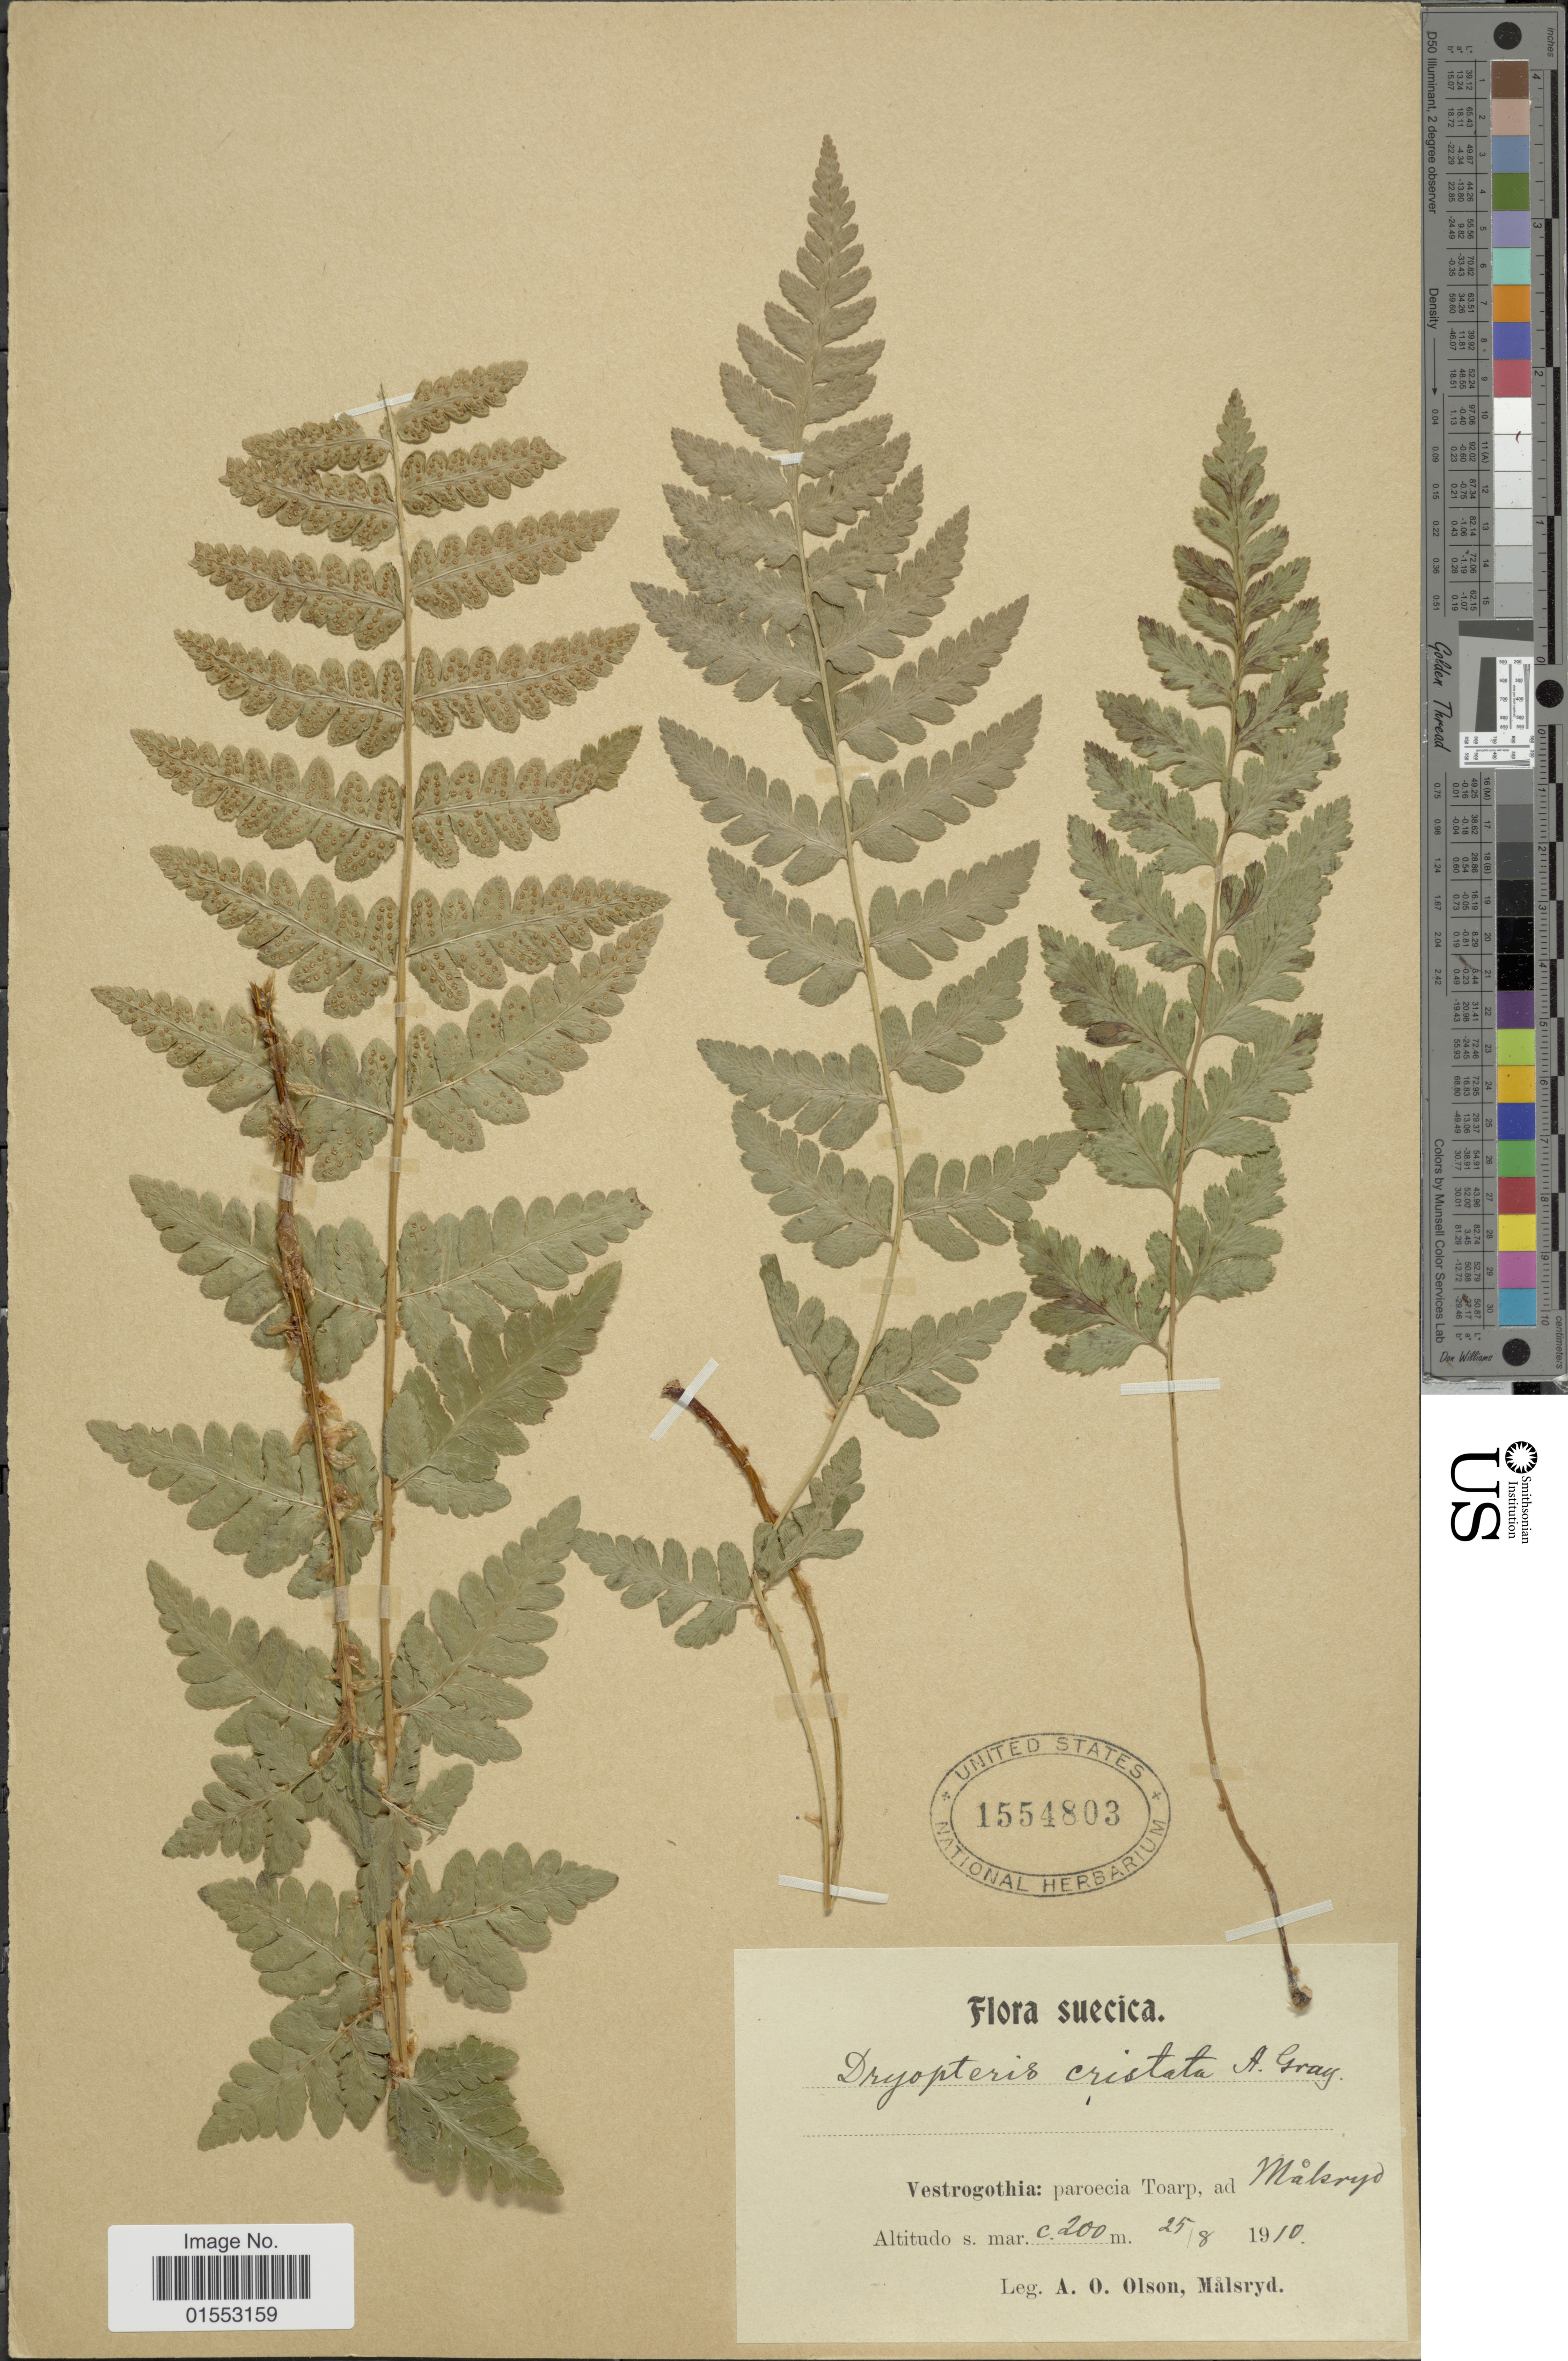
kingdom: Plantae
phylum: Tracheophyta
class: Polypodiopsida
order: Polypodiales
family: Dryopteridaceae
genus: Dryopteris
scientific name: Dryopteris cristata var. spinulosa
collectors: A. Olson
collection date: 1910-08-25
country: Sweden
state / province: Västra Götaland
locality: Toarp, Målsryd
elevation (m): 200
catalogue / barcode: US 1554803